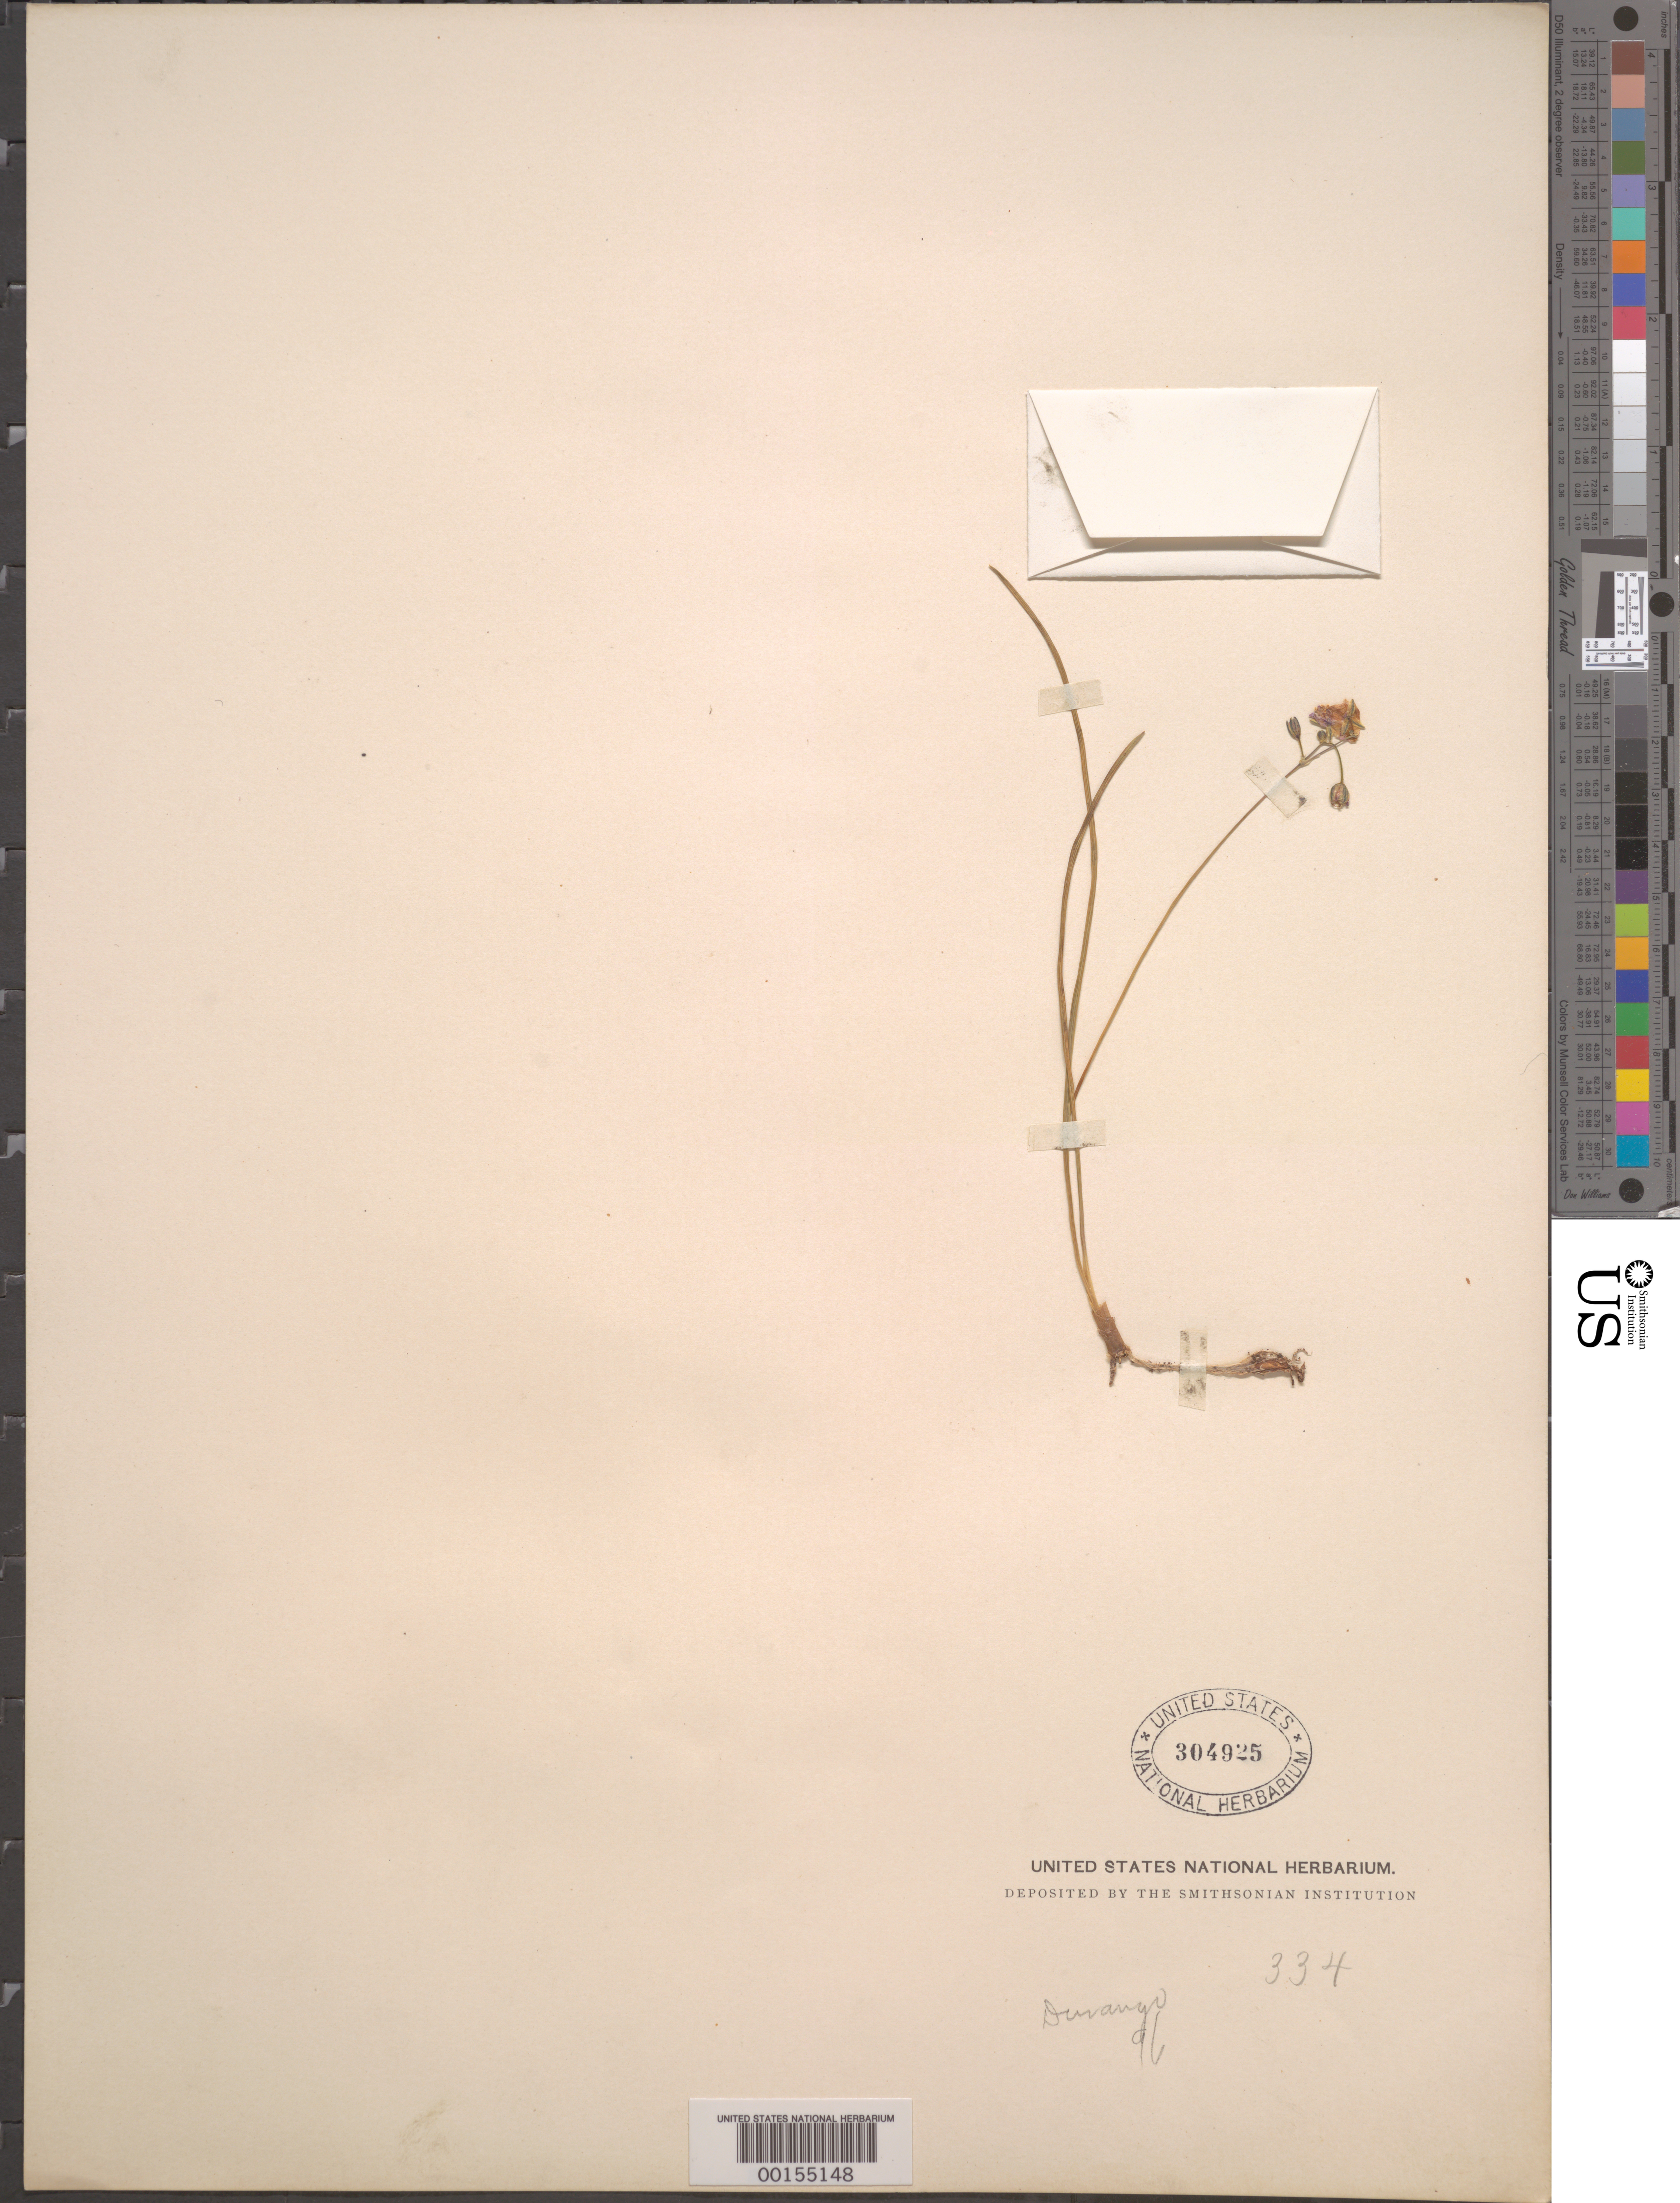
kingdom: Plantae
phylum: Tracheophyta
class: Liliopsida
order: Commelinales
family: Commelinaceae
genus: Gibasis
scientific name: Gibasis linearis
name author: (Benth.) Rohweder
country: Mexico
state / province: Durango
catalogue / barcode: US 304925